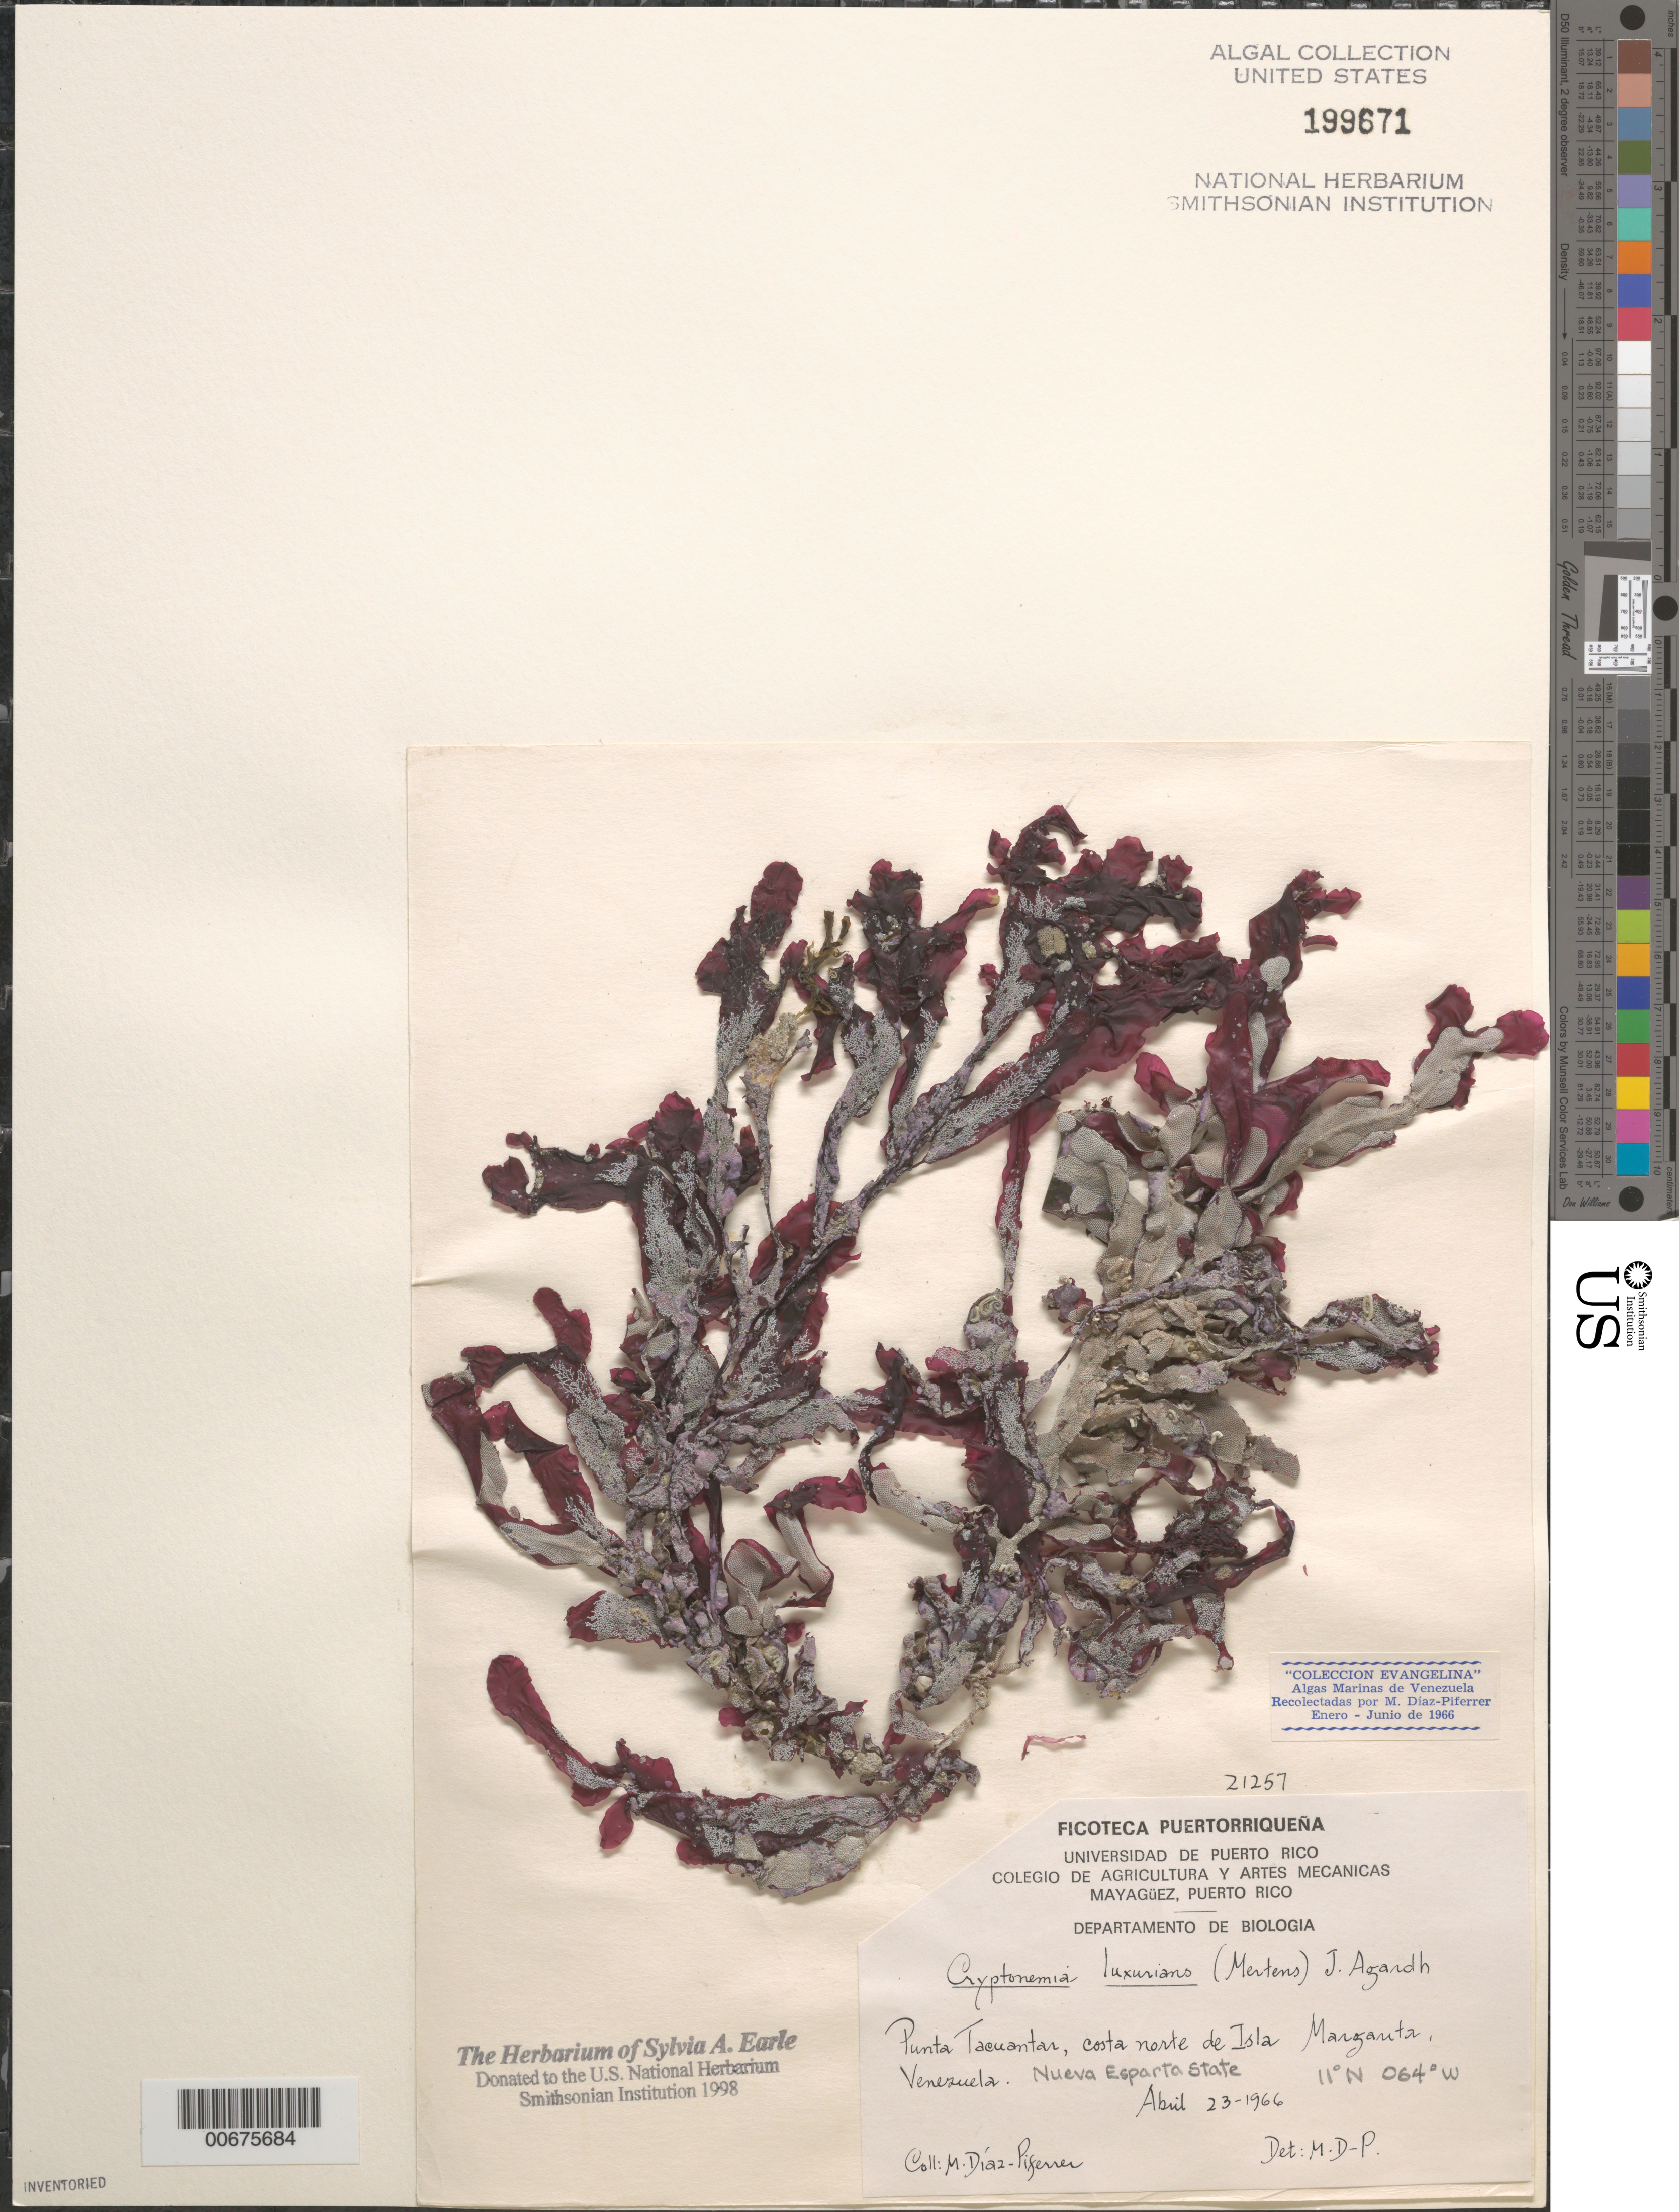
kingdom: Plantae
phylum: Rhodophyta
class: Florideophyceae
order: Halymeniales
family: Halymeniaceae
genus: Cryptonemia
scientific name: Cryptonemia seminervis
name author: (C. Agardh) J. Agardh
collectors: M. Diaz-Piferrer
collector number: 21257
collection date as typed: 23 Apr 1966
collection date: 1966-04-23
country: Venezuela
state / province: Nueva Esparta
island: Margarita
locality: Punta tacuantar, isla margarita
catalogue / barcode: US 199671